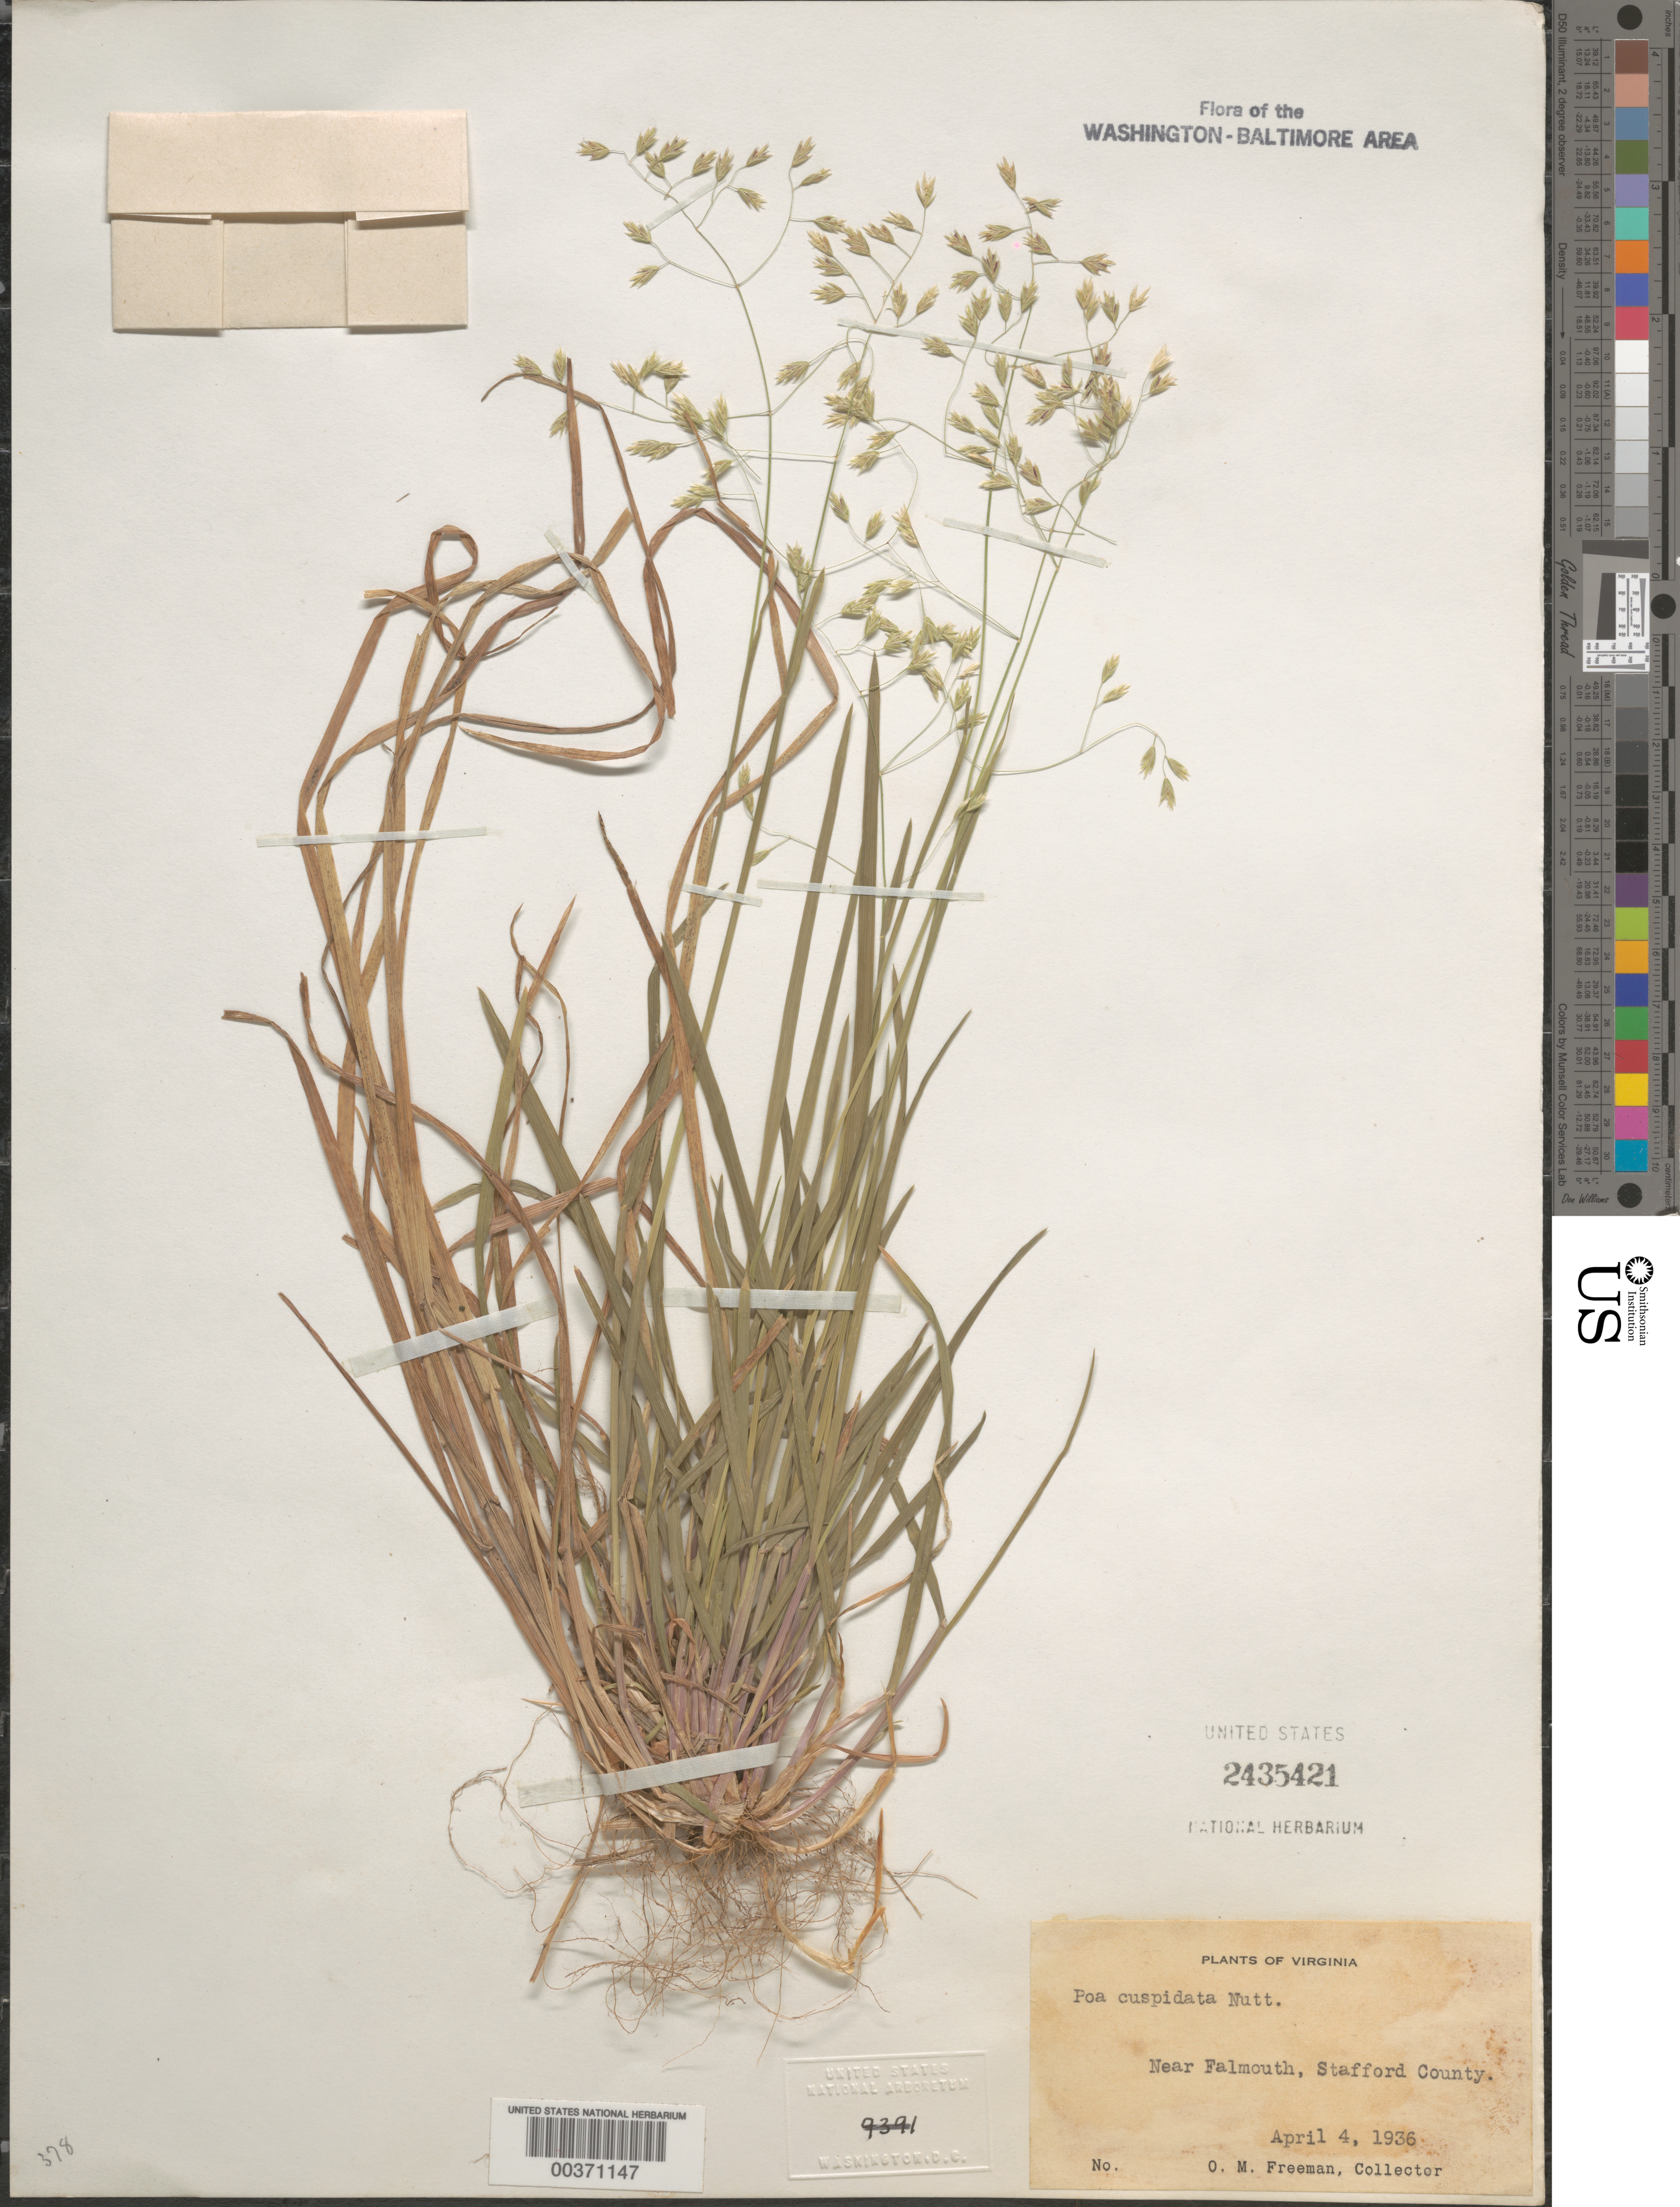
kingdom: Plantae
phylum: Tracheophyta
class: Liliopsida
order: Poales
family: Poaceae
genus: Poa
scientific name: Poa cuspidata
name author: Nutt.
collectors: O. Freeman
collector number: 56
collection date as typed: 04 Apr 1936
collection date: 1936-04-04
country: United States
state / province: Virginia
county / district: Stafford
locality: Near Falmouth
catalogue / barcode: US 2435421